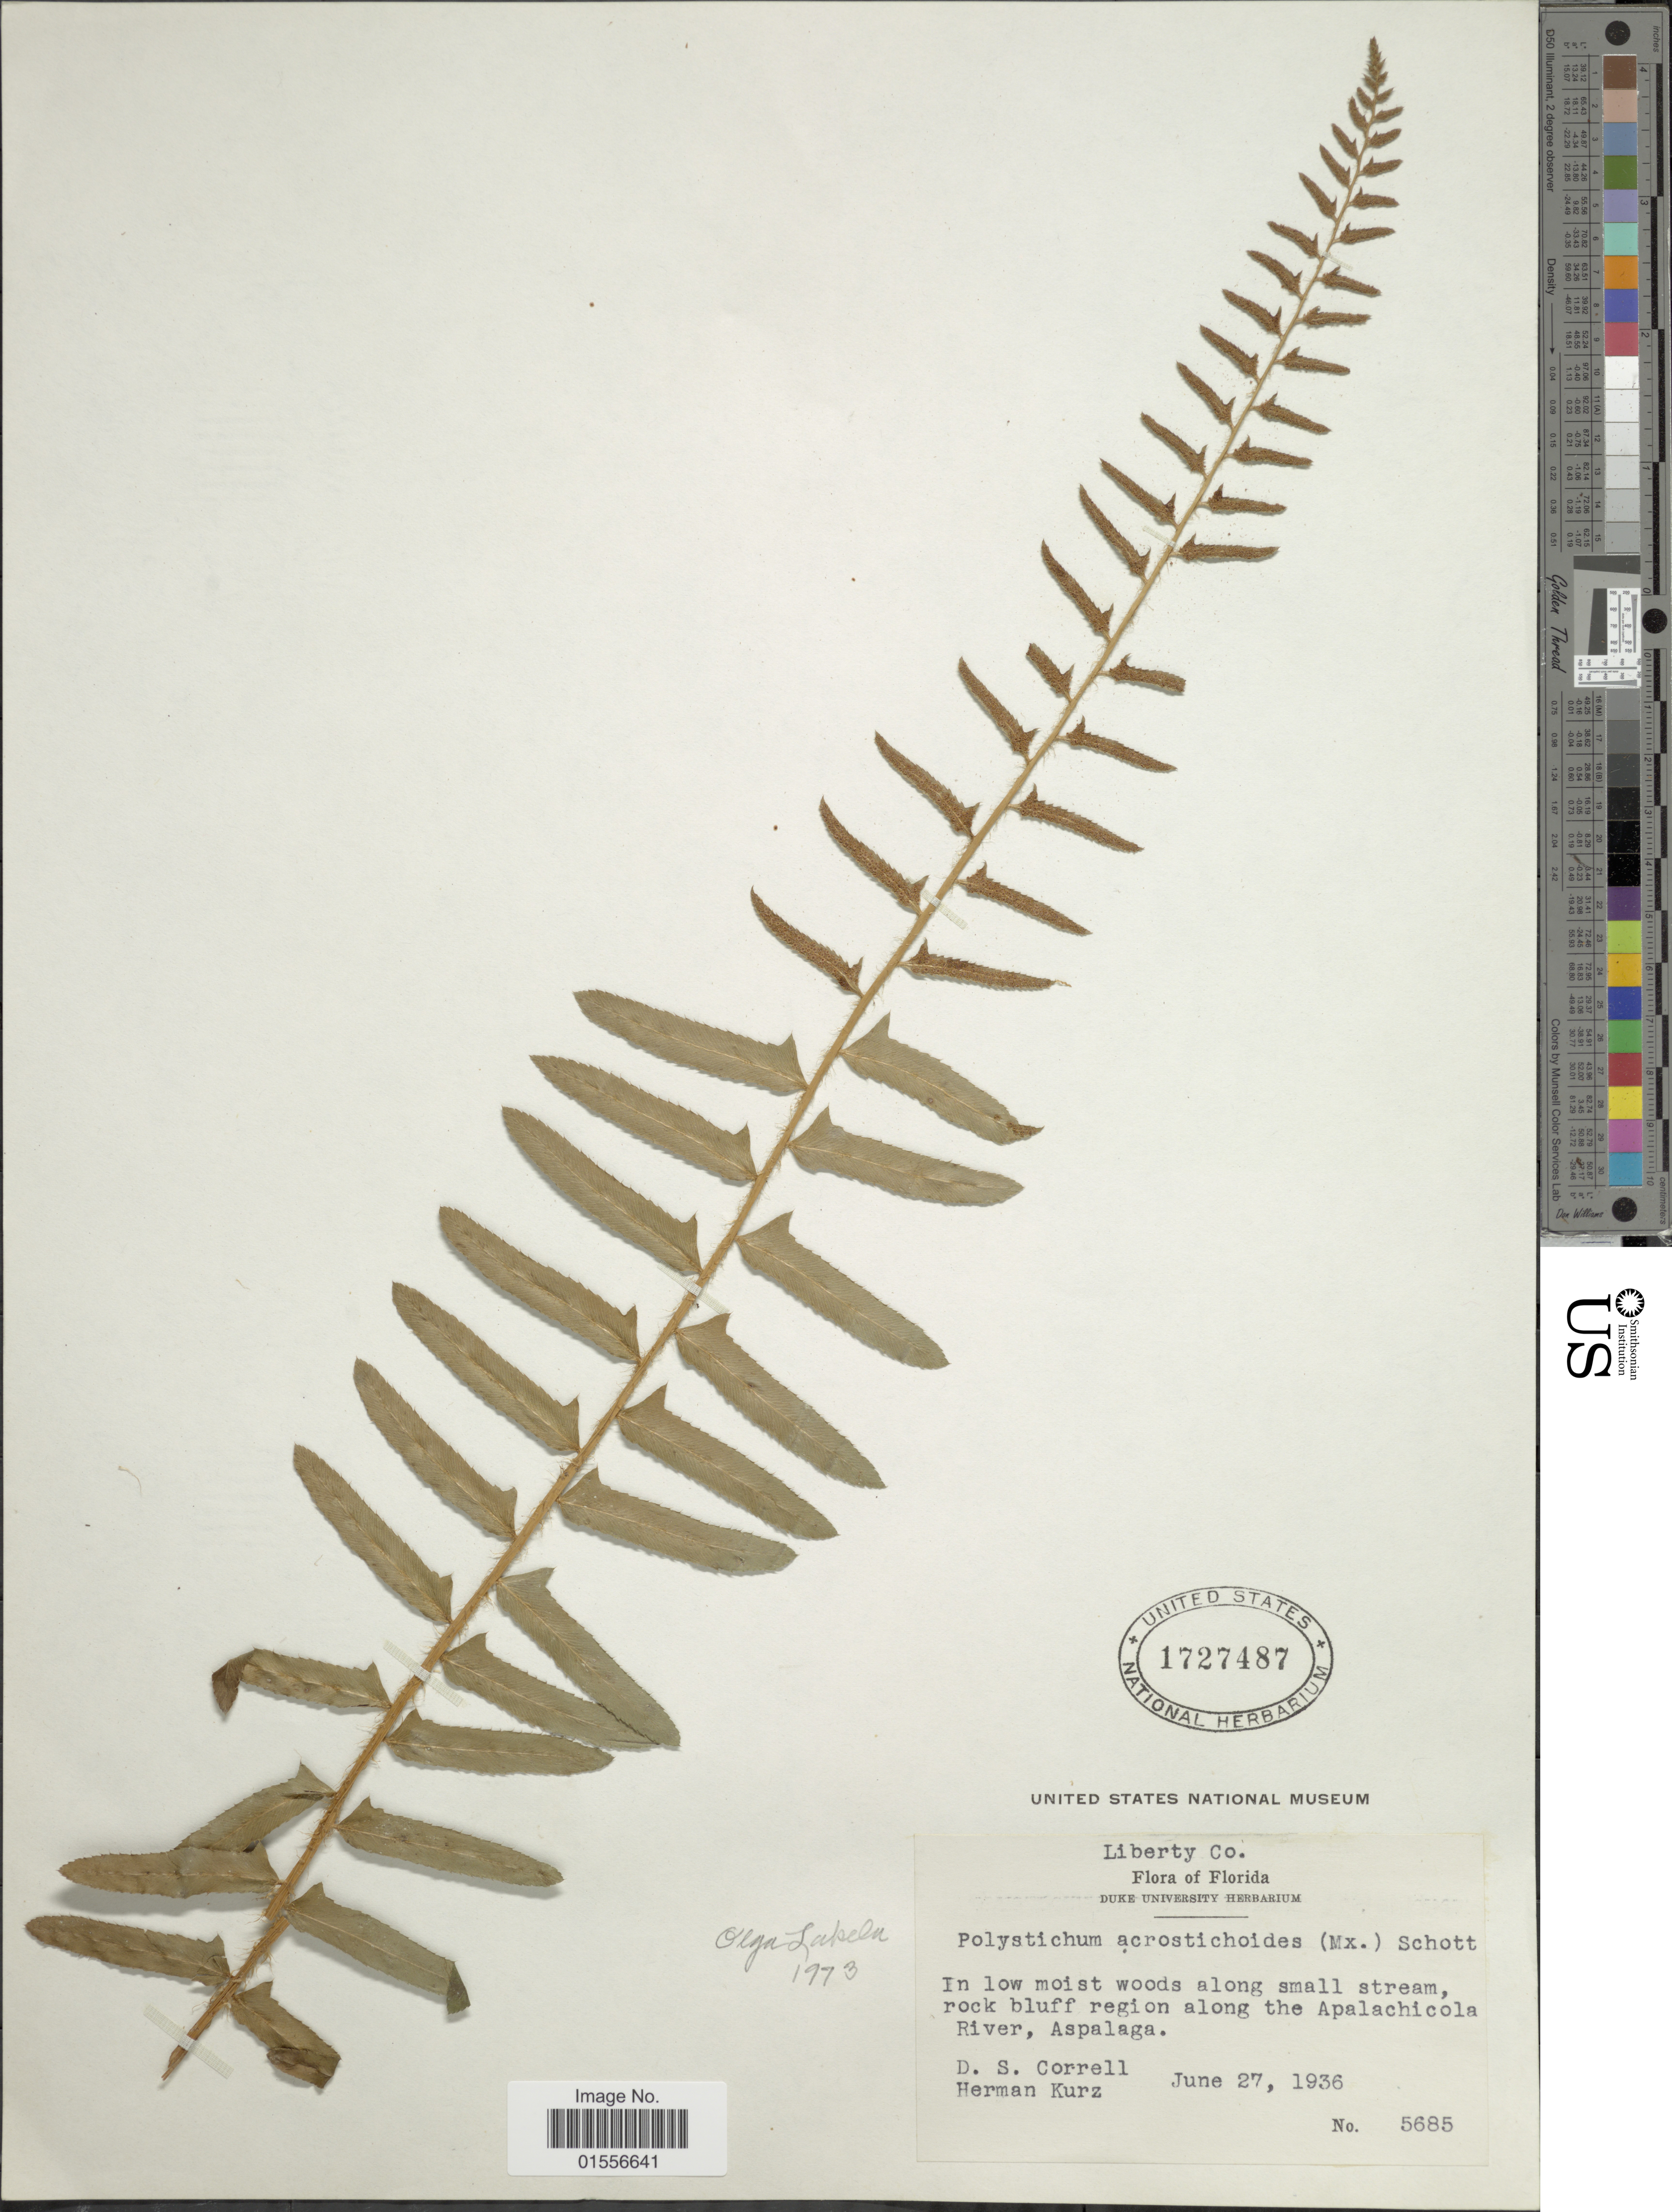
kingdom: Plantae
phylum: Tracheophyta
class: Polypodiopsida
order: Polypodiales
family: Dryopteridaceae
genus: Polystichum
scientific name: Polystichum acrostichoides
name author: (Michx.) Schott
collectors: D. S. Correll & H. Kurz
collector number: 5685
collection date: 1936-06-27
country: United States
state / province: Florida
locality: Liberty Co., along small stream, rock bluff region along the Apalachicola River, Aspalaga.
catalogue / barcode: US 1727487